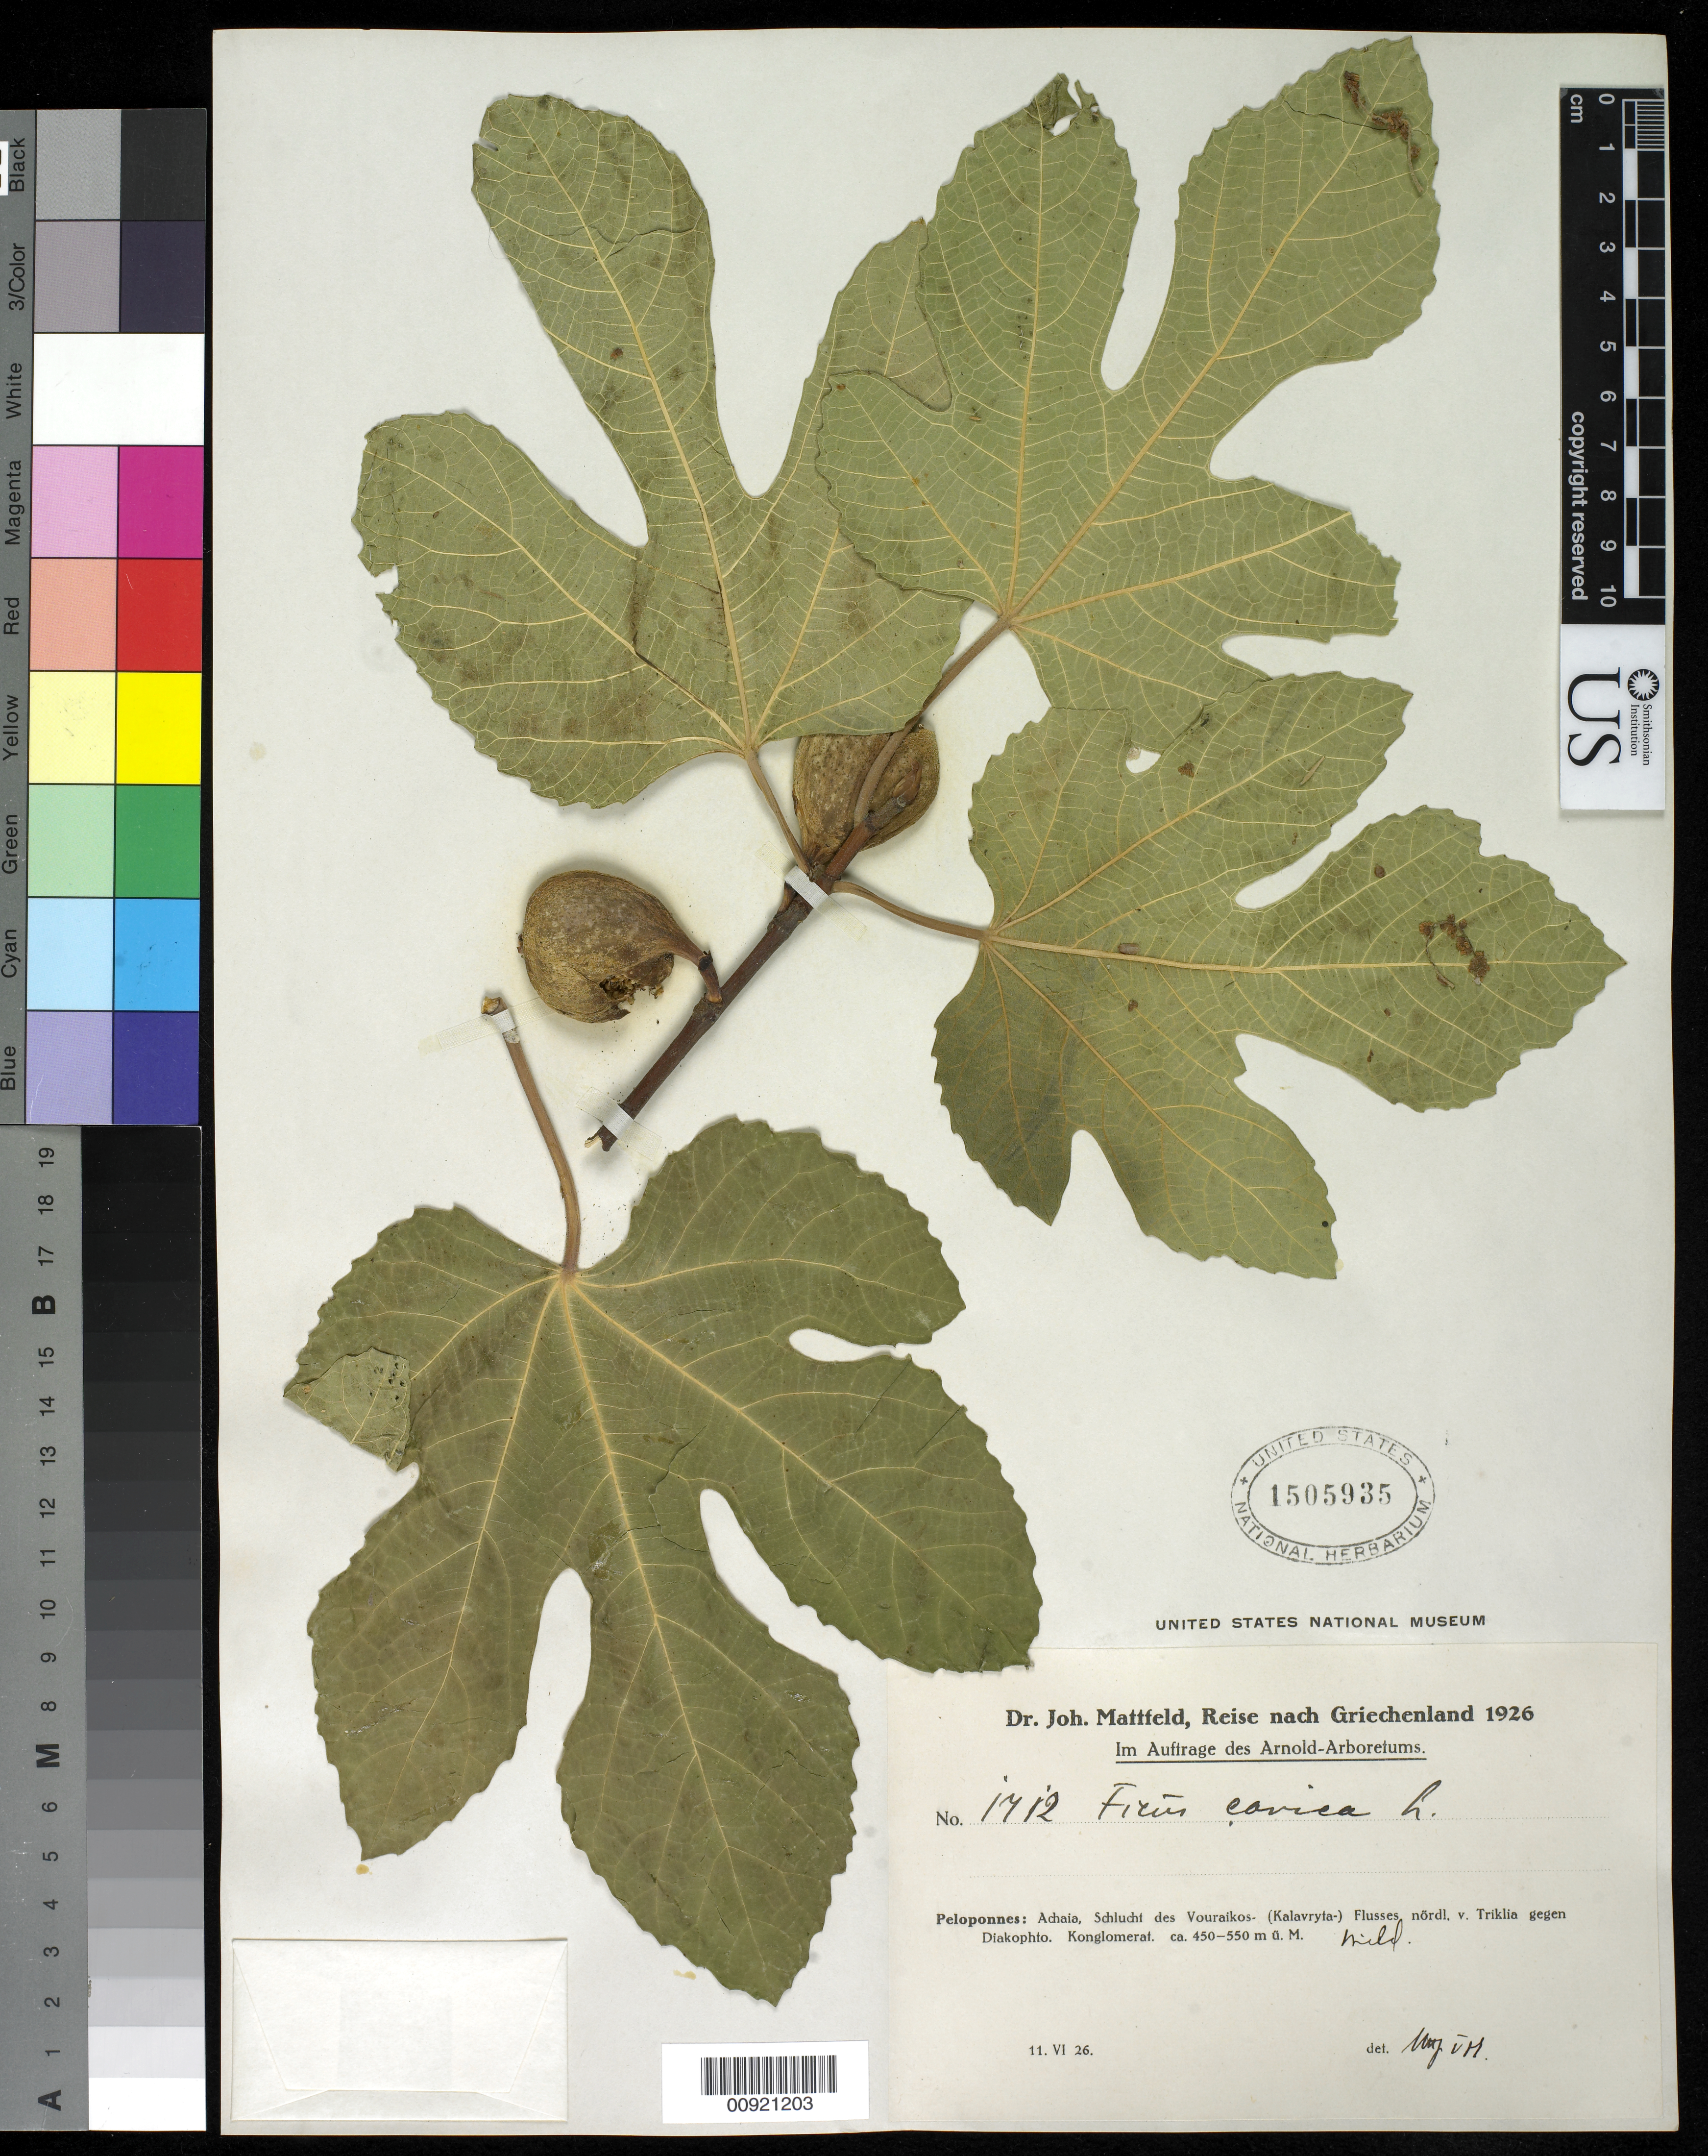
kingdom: Plantae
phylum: Tracheophyta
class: Magnoliopsida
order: Rosales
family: Moraceae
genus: Ficus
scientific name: Ficus carica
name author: L.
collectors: J. Mattfeld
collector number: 1712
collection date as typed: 11 Jun 1926 or 06 Nov 1926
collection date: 1926-06-11 or 1926-11-06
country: Greece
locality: Peloponnes: Achaia, Schlucht des Vouraikos- (Kalavryia-) Flusses nordl. V. Triklia gegen Diakophto. Konglomerai.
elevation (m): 450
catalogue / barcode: US 1505935